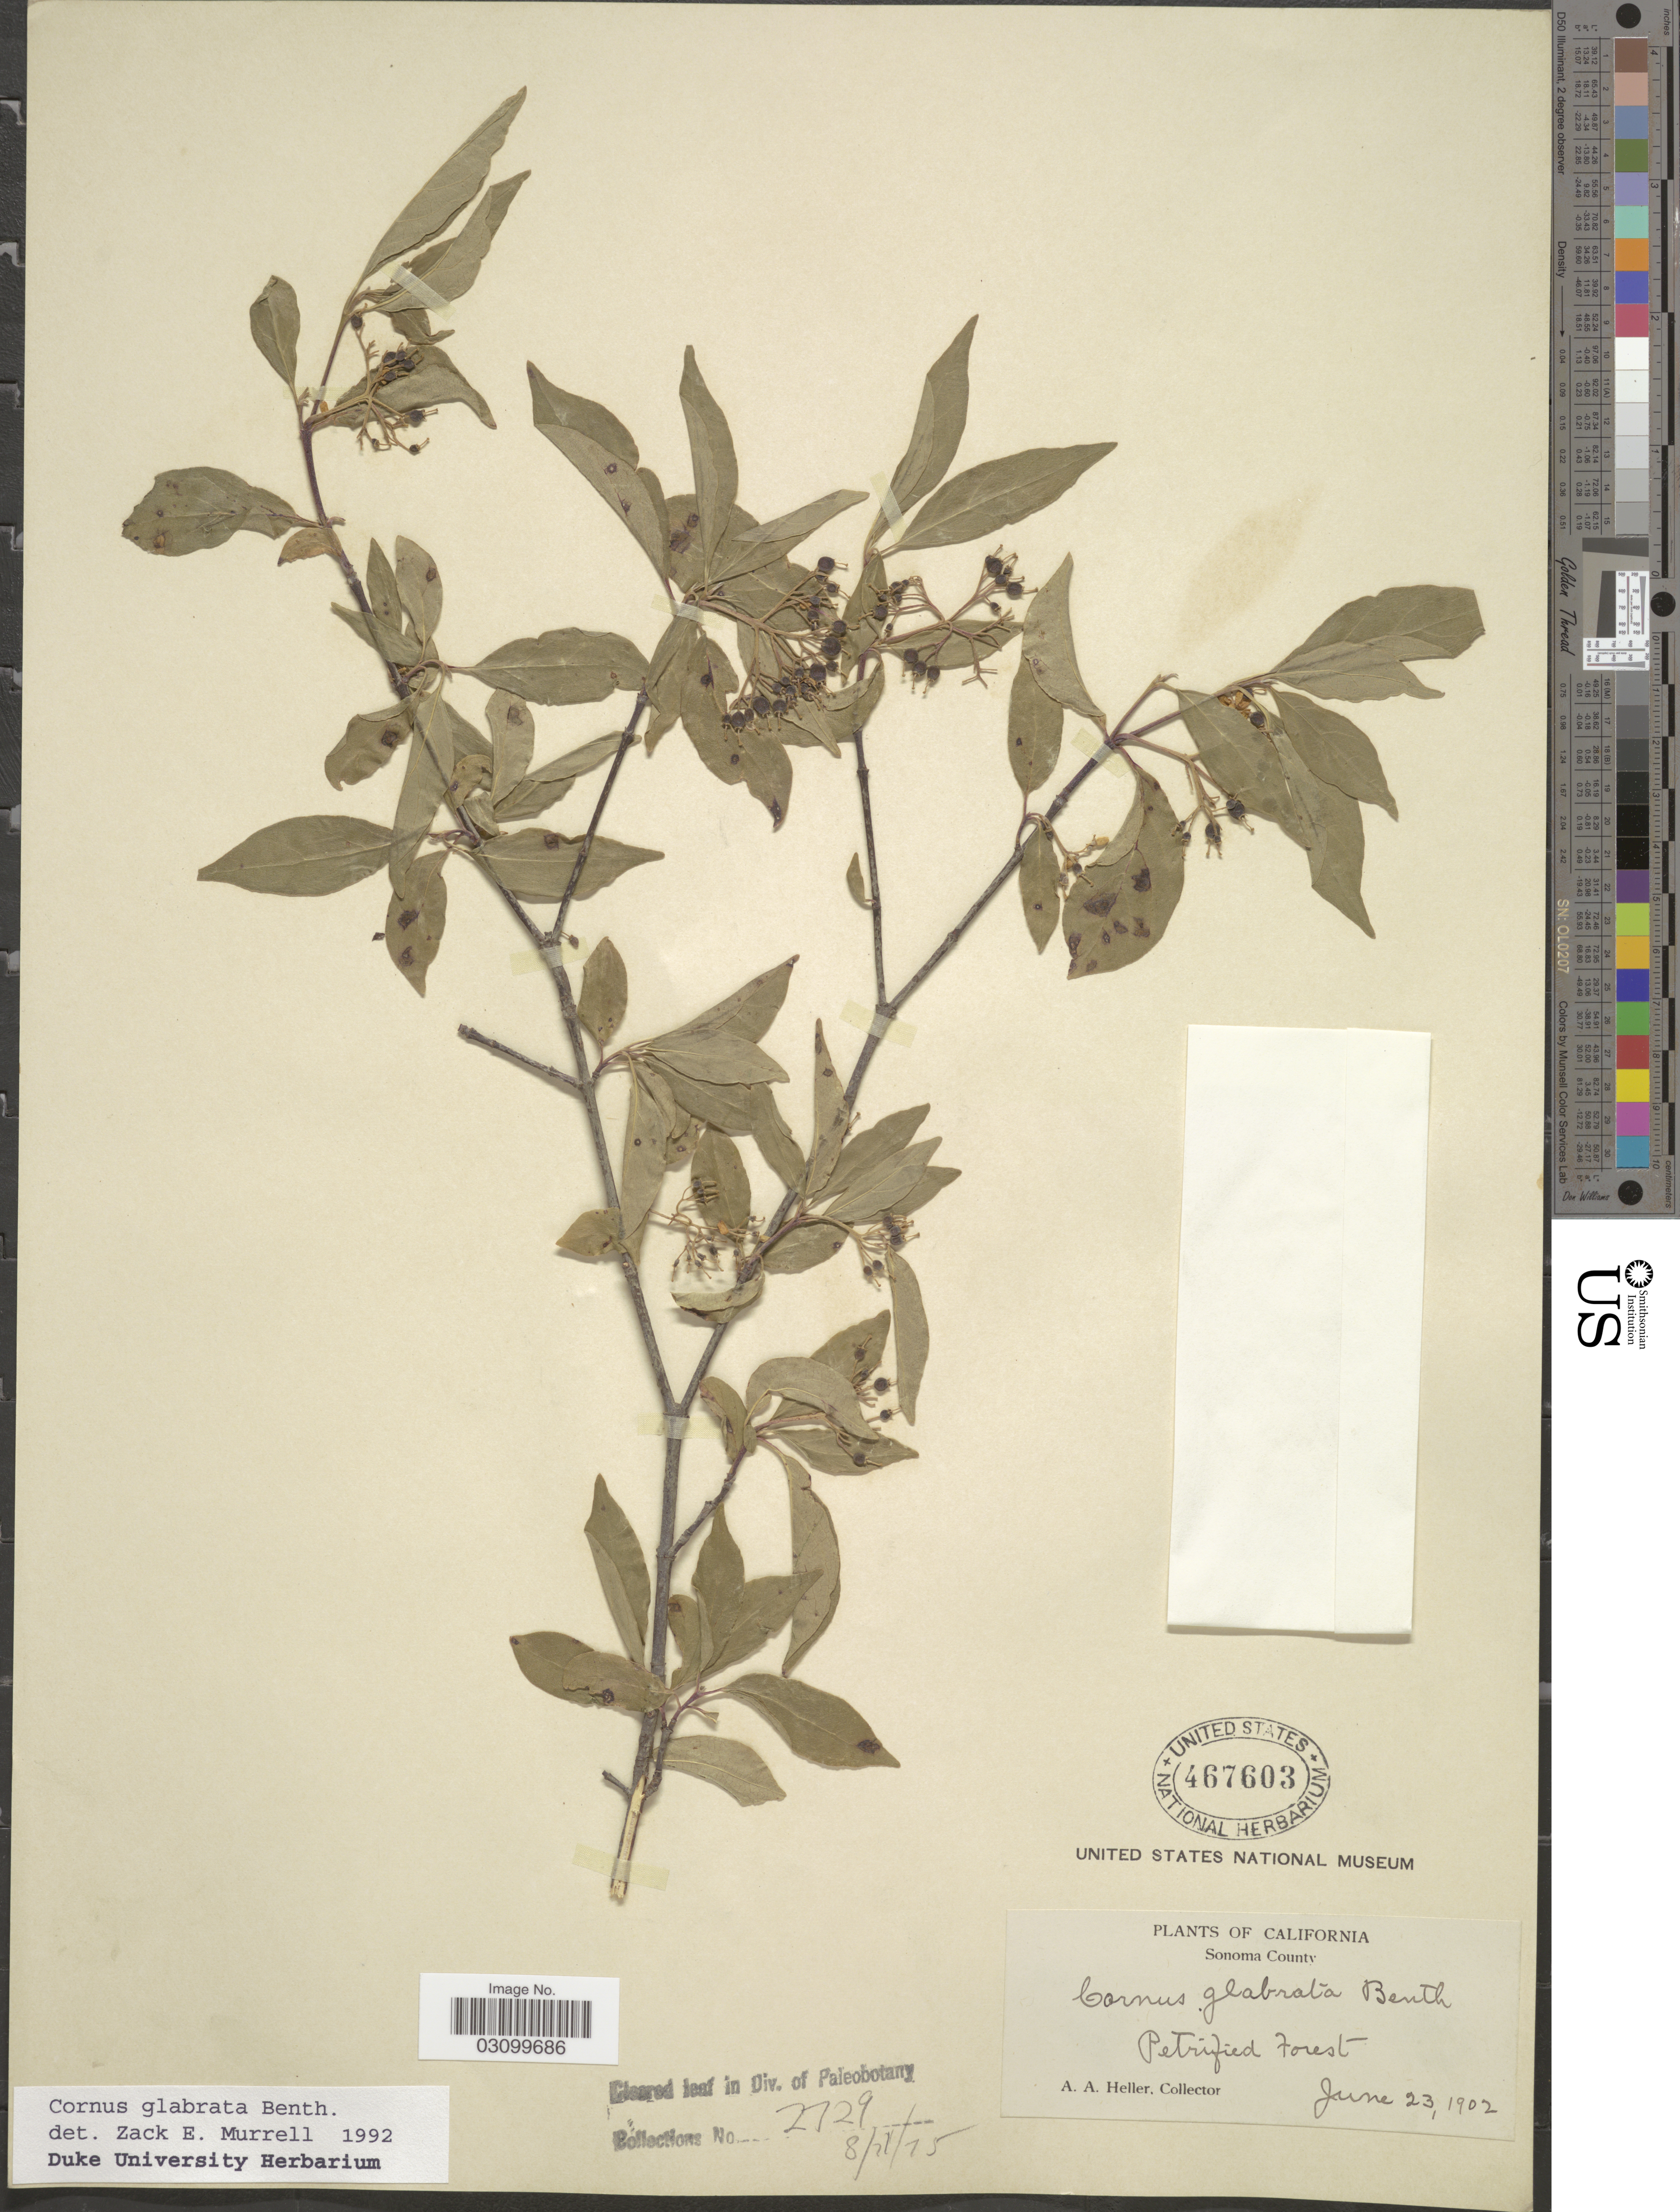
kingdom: Plantae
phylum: Tracheophyta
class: Magnoliopsida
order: Cornales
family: Cornaceae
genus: Cornus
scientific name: Cornus glabrata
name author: Benth.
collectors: A. A. Heller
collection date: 1902-06-23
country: United States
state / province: California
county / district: Sonoma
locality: Sonoma County. Petrified forest.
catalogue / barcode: US 467603